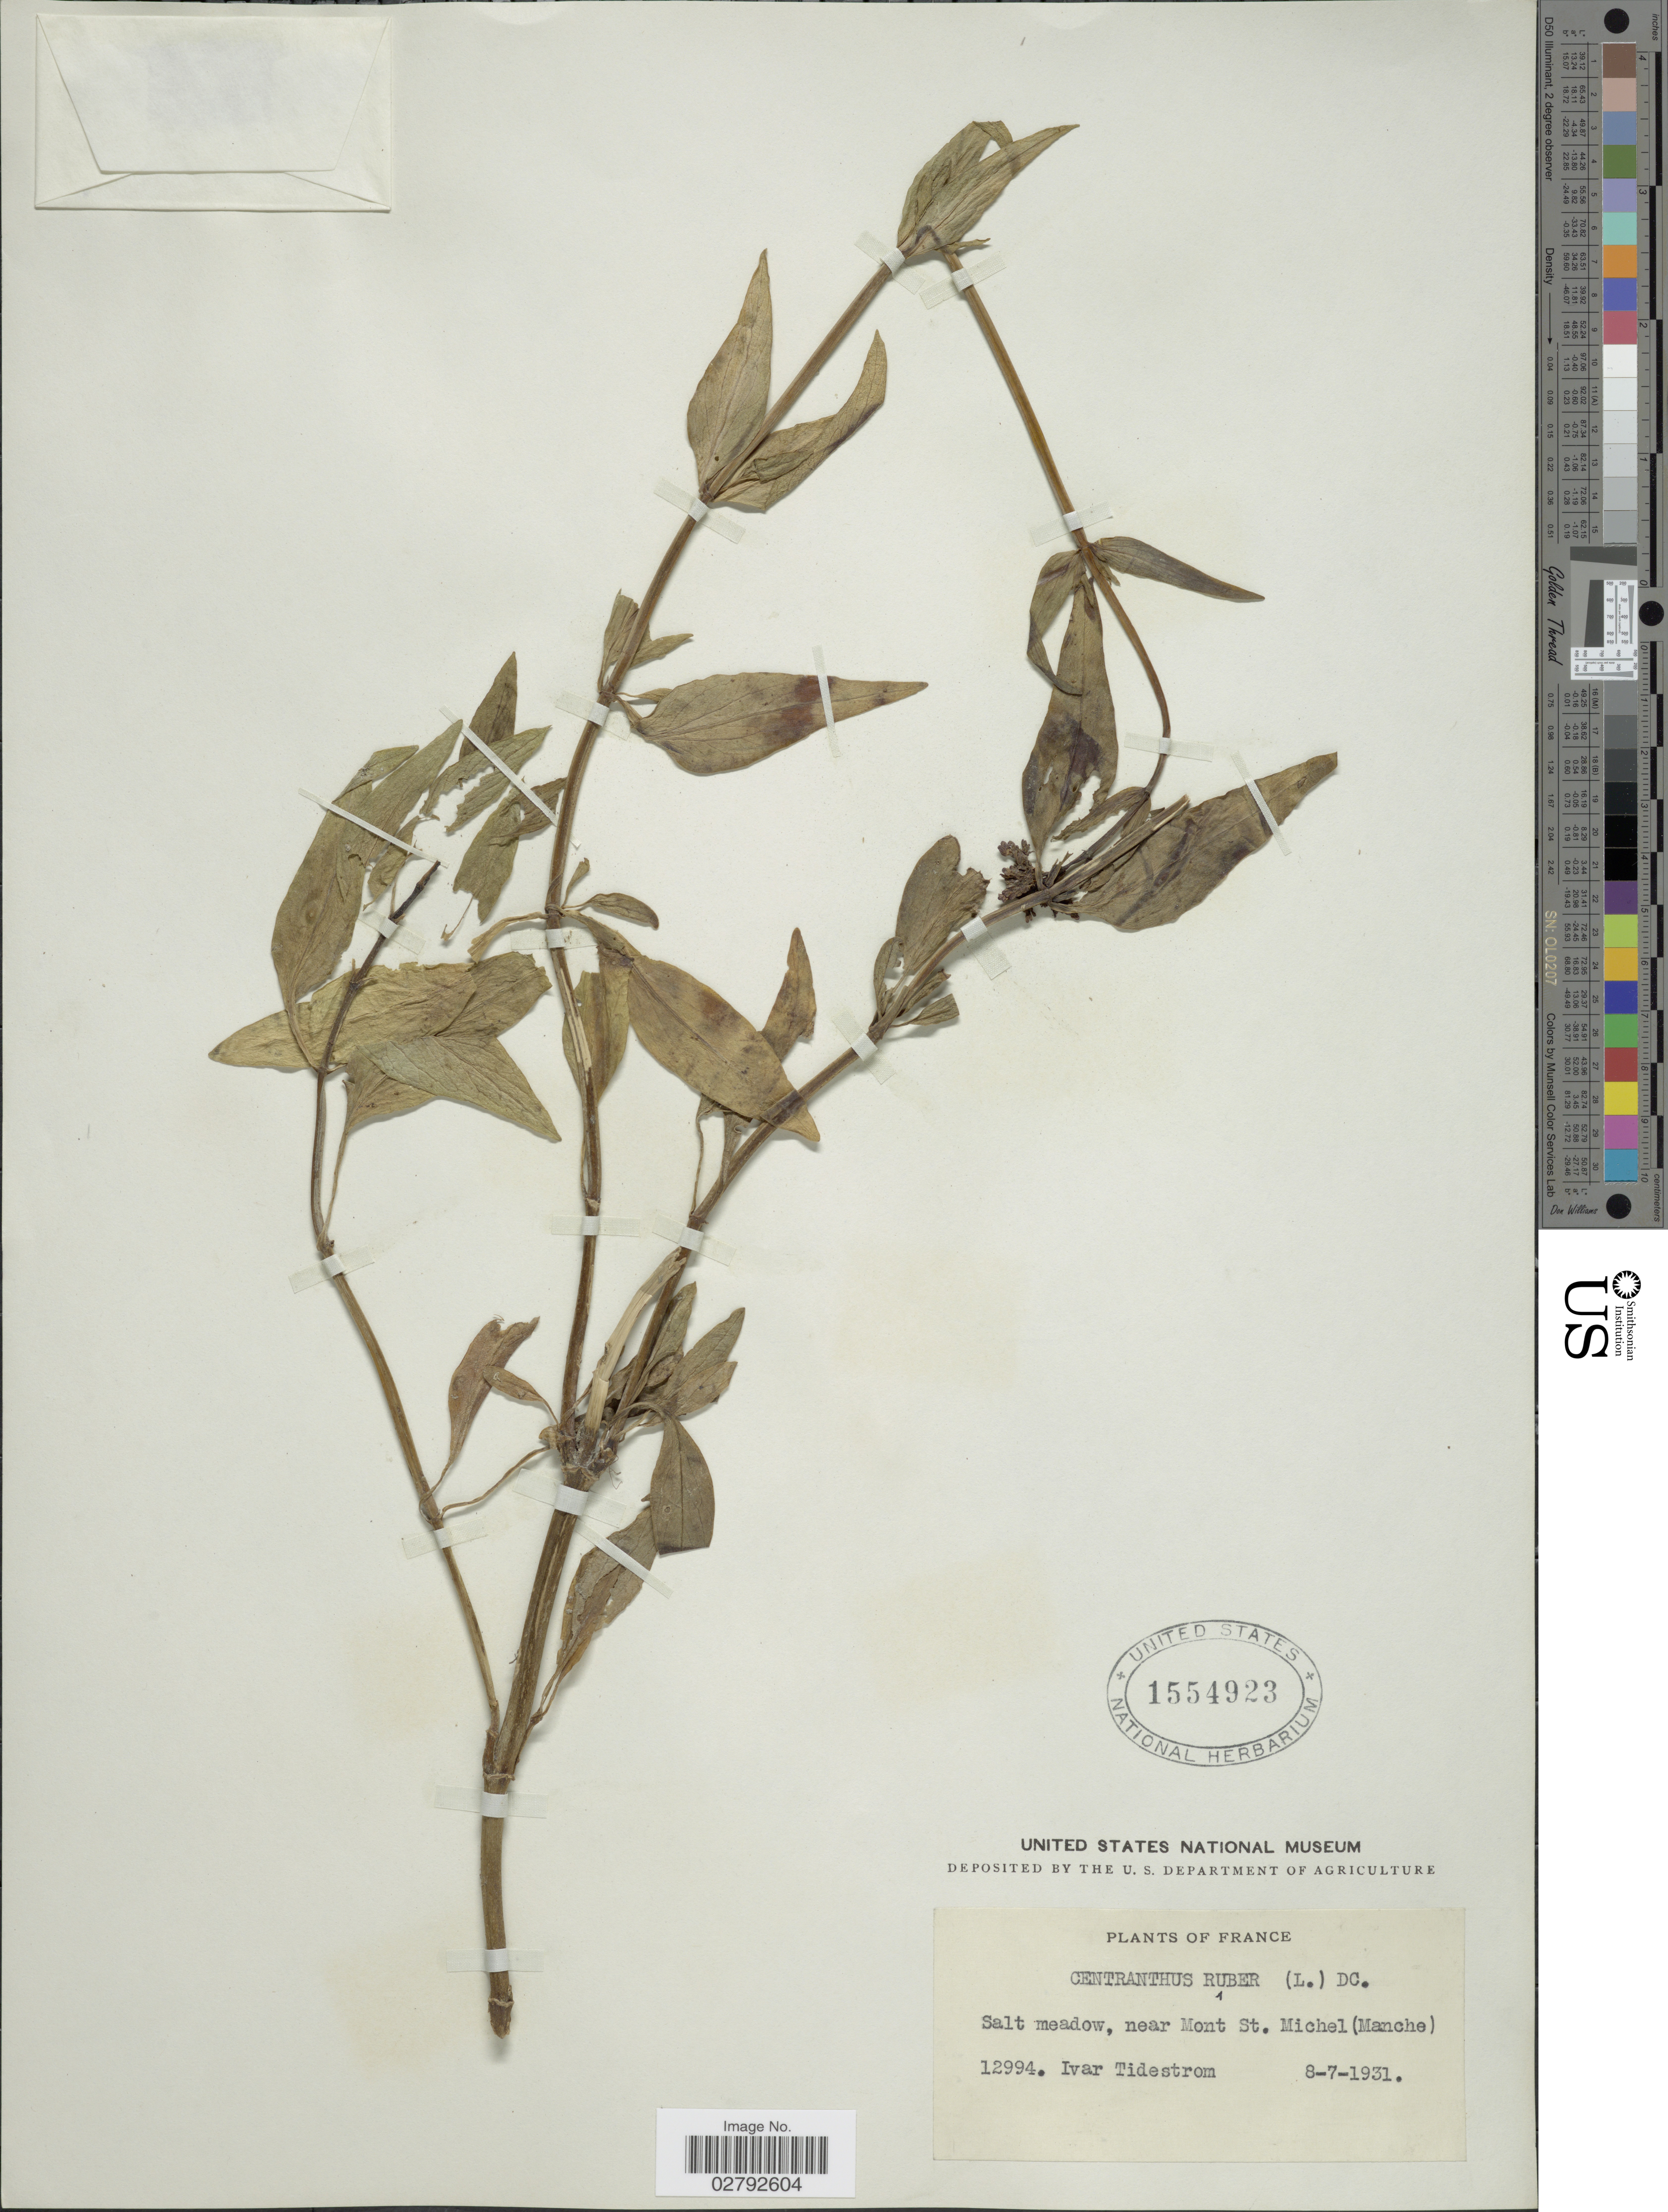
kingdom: Plantae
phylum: Tracheophyta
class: Magnoliopsida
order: Dipsacales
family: Caprifoliaceae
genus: Centranthus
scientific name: Centranthus ruber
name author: (L.) DC.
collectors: I. F. Tidestrom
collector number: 12994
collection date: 1931-07-08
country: France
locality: Salt meadow, near Mont St. Michel (Manche).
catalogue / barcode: US 1554923